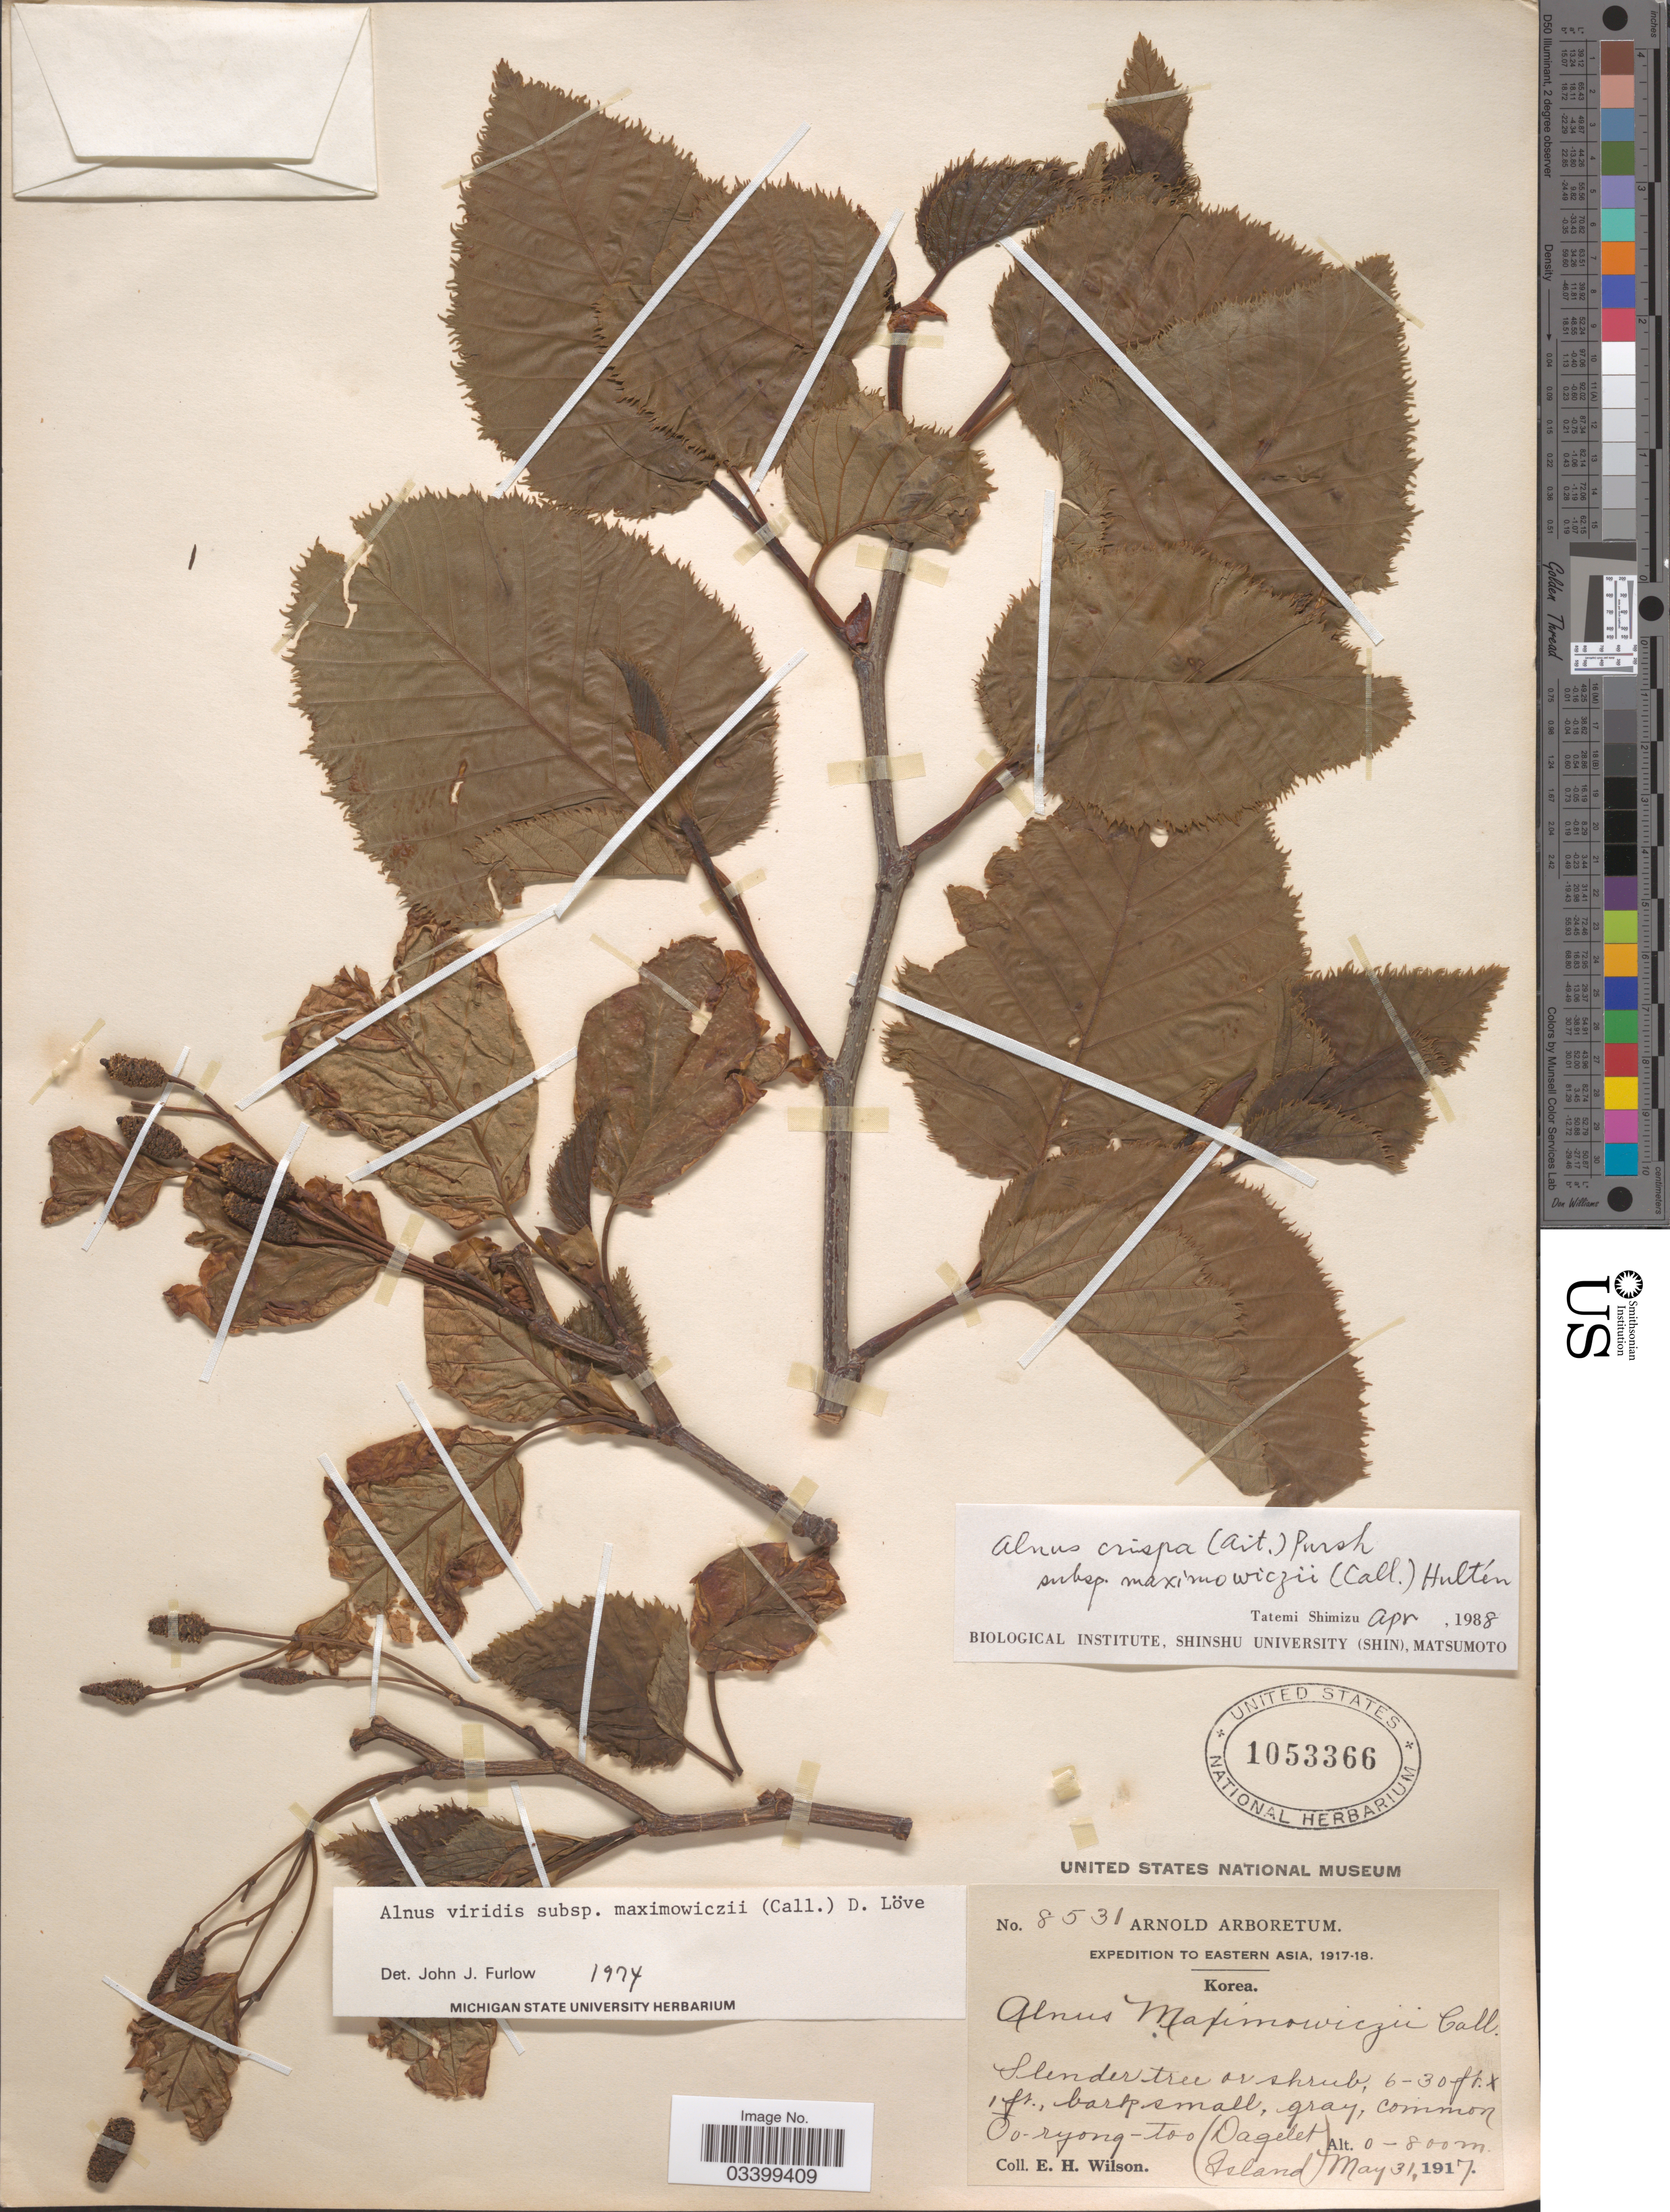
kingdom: Plantae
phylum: Tracheophyta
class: Magnoliopsida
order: Fagales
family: Betulaceae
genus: Alnus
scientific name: Alnus crispa subsp. maximowiczii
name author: (Callier & C.K. Schneid.) Hultén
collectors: E. Wilson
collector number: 8531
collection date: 1917-05-31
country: South Korea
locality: Oo-ryong-too (Dagelet Island).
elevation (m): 0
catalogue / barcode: US 1053366